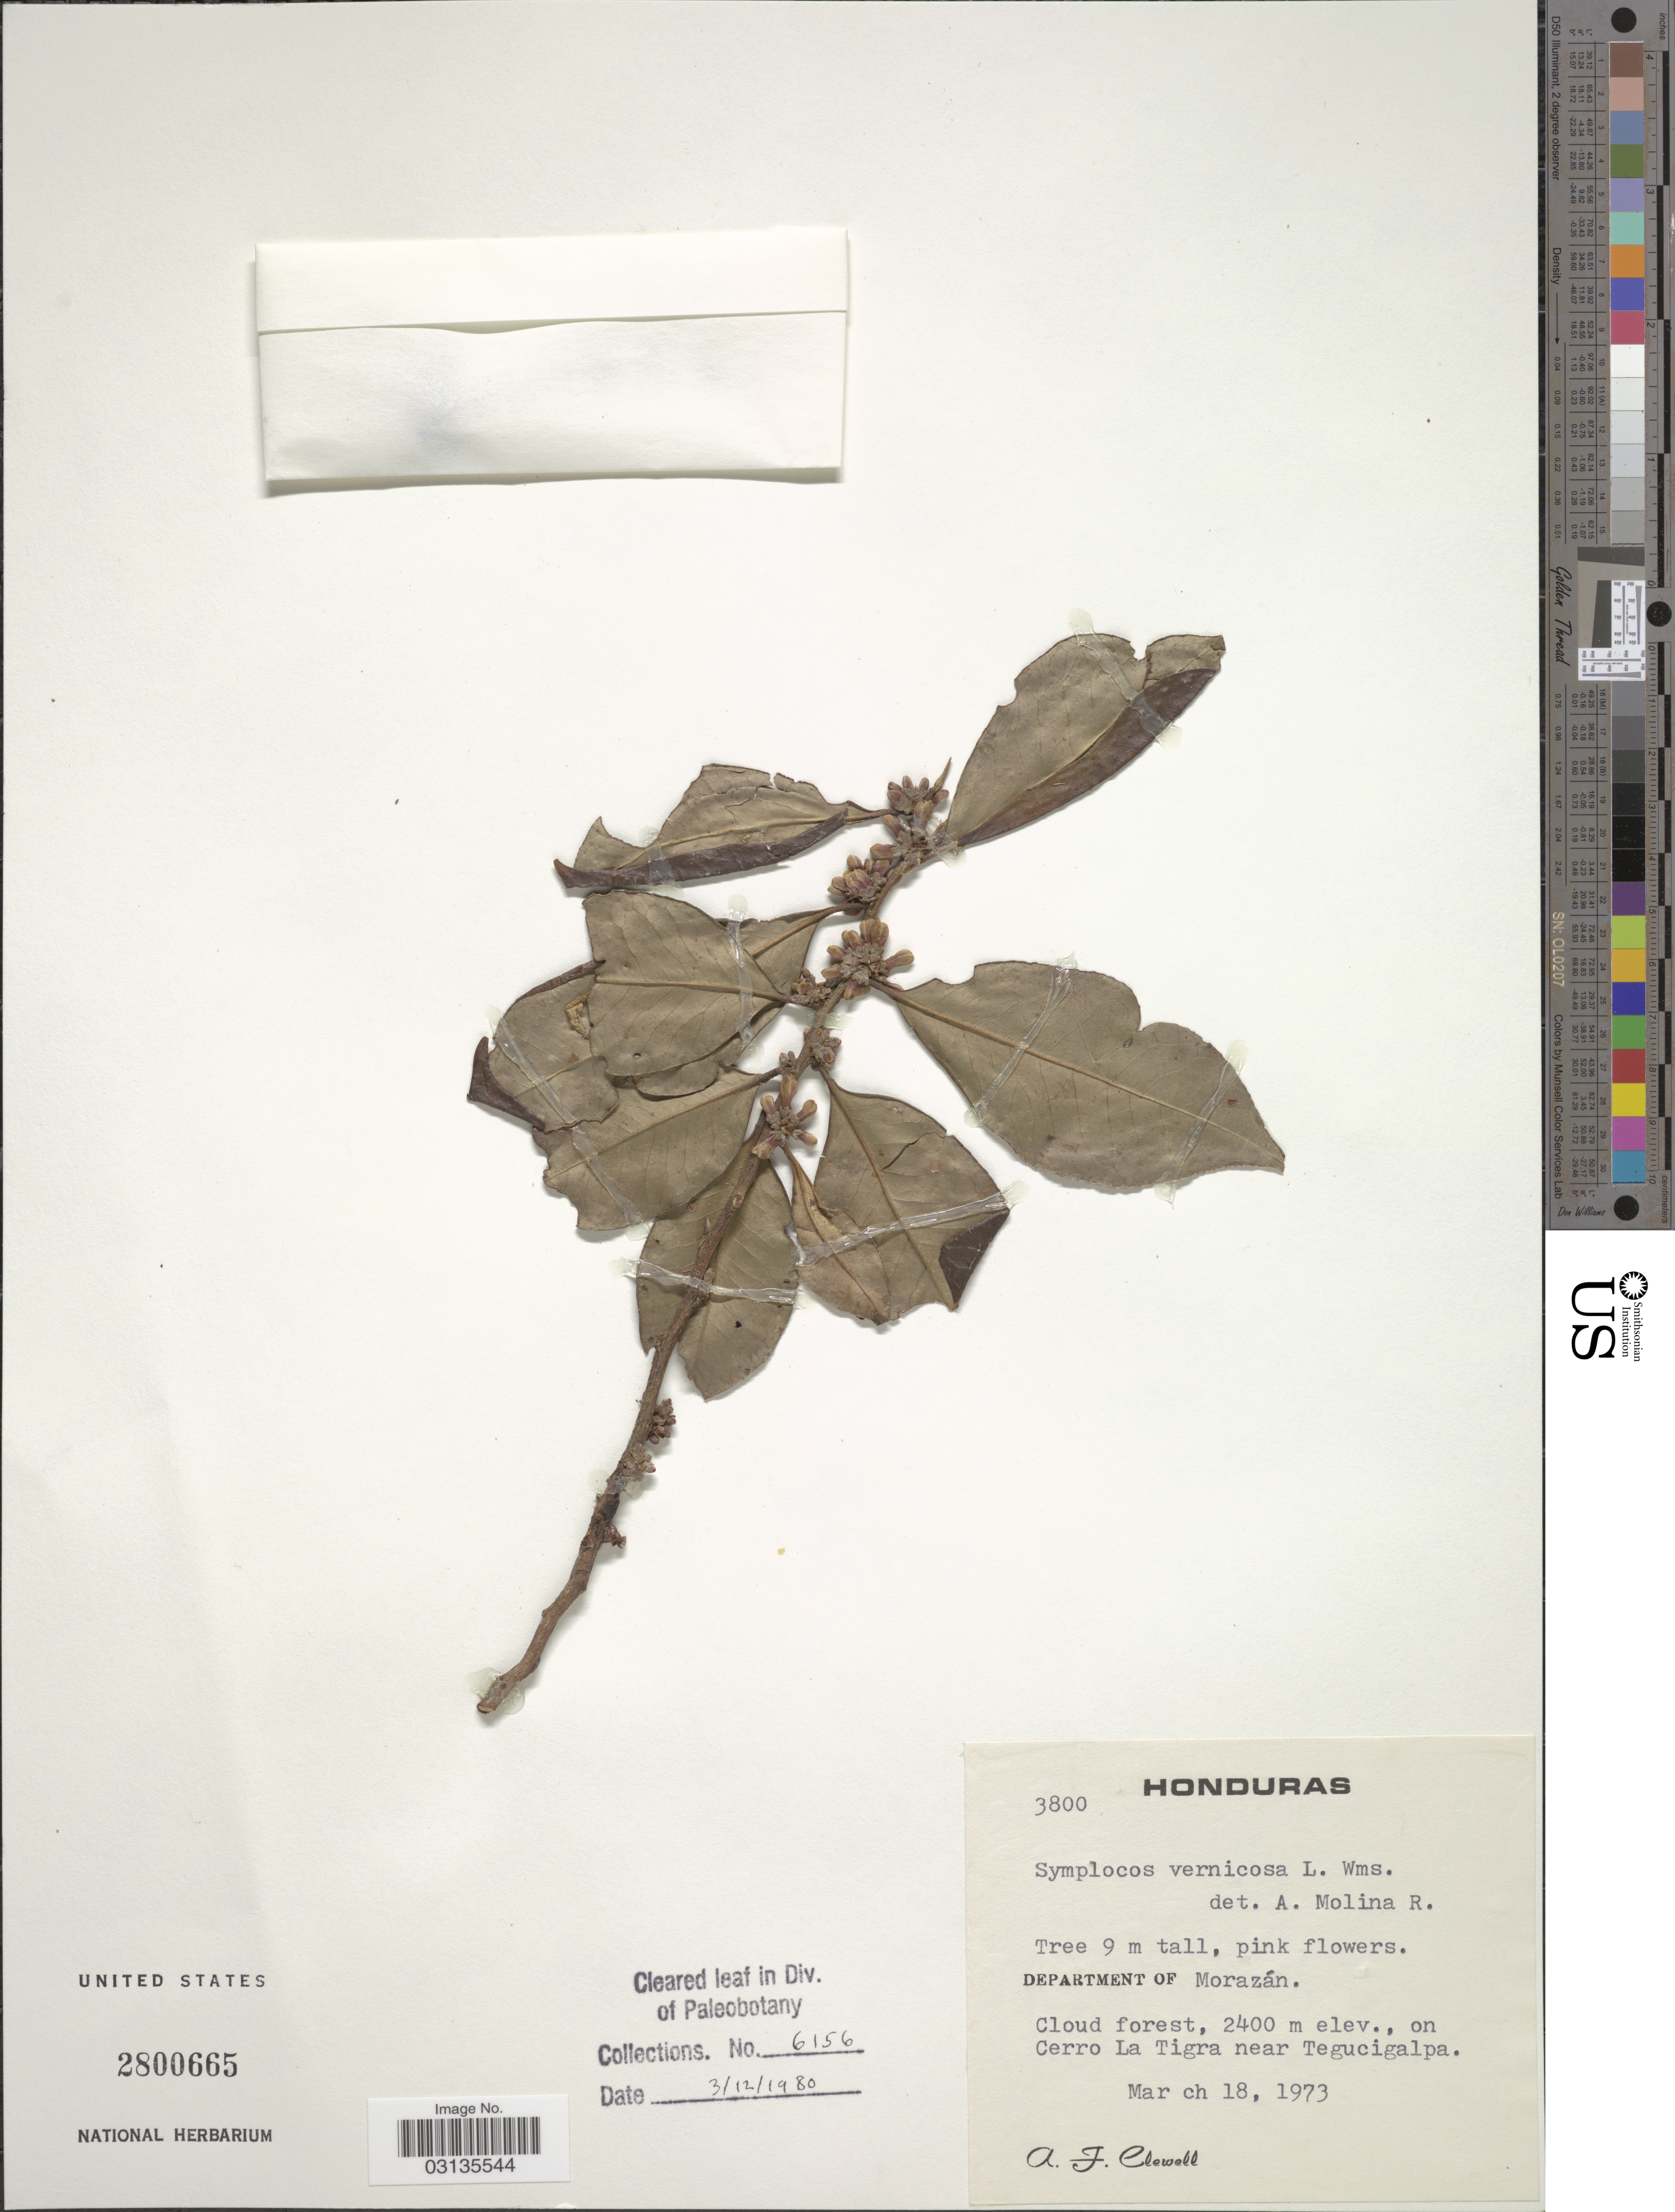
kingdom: Plantae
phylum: Tracheophyta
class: Magnoliopsida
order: Ericales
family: Symplocaceae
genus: Symplocos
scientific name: Symplocos vernicosa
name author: L.O. Williams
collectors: A. Clewell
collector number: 3800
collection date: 1973-03-18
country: Honduras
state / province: Fco. Morazán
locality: Department of Morazán. On Cerro La Tigra near Tegucigalpa.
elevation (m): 2400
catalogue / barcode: US 2800665